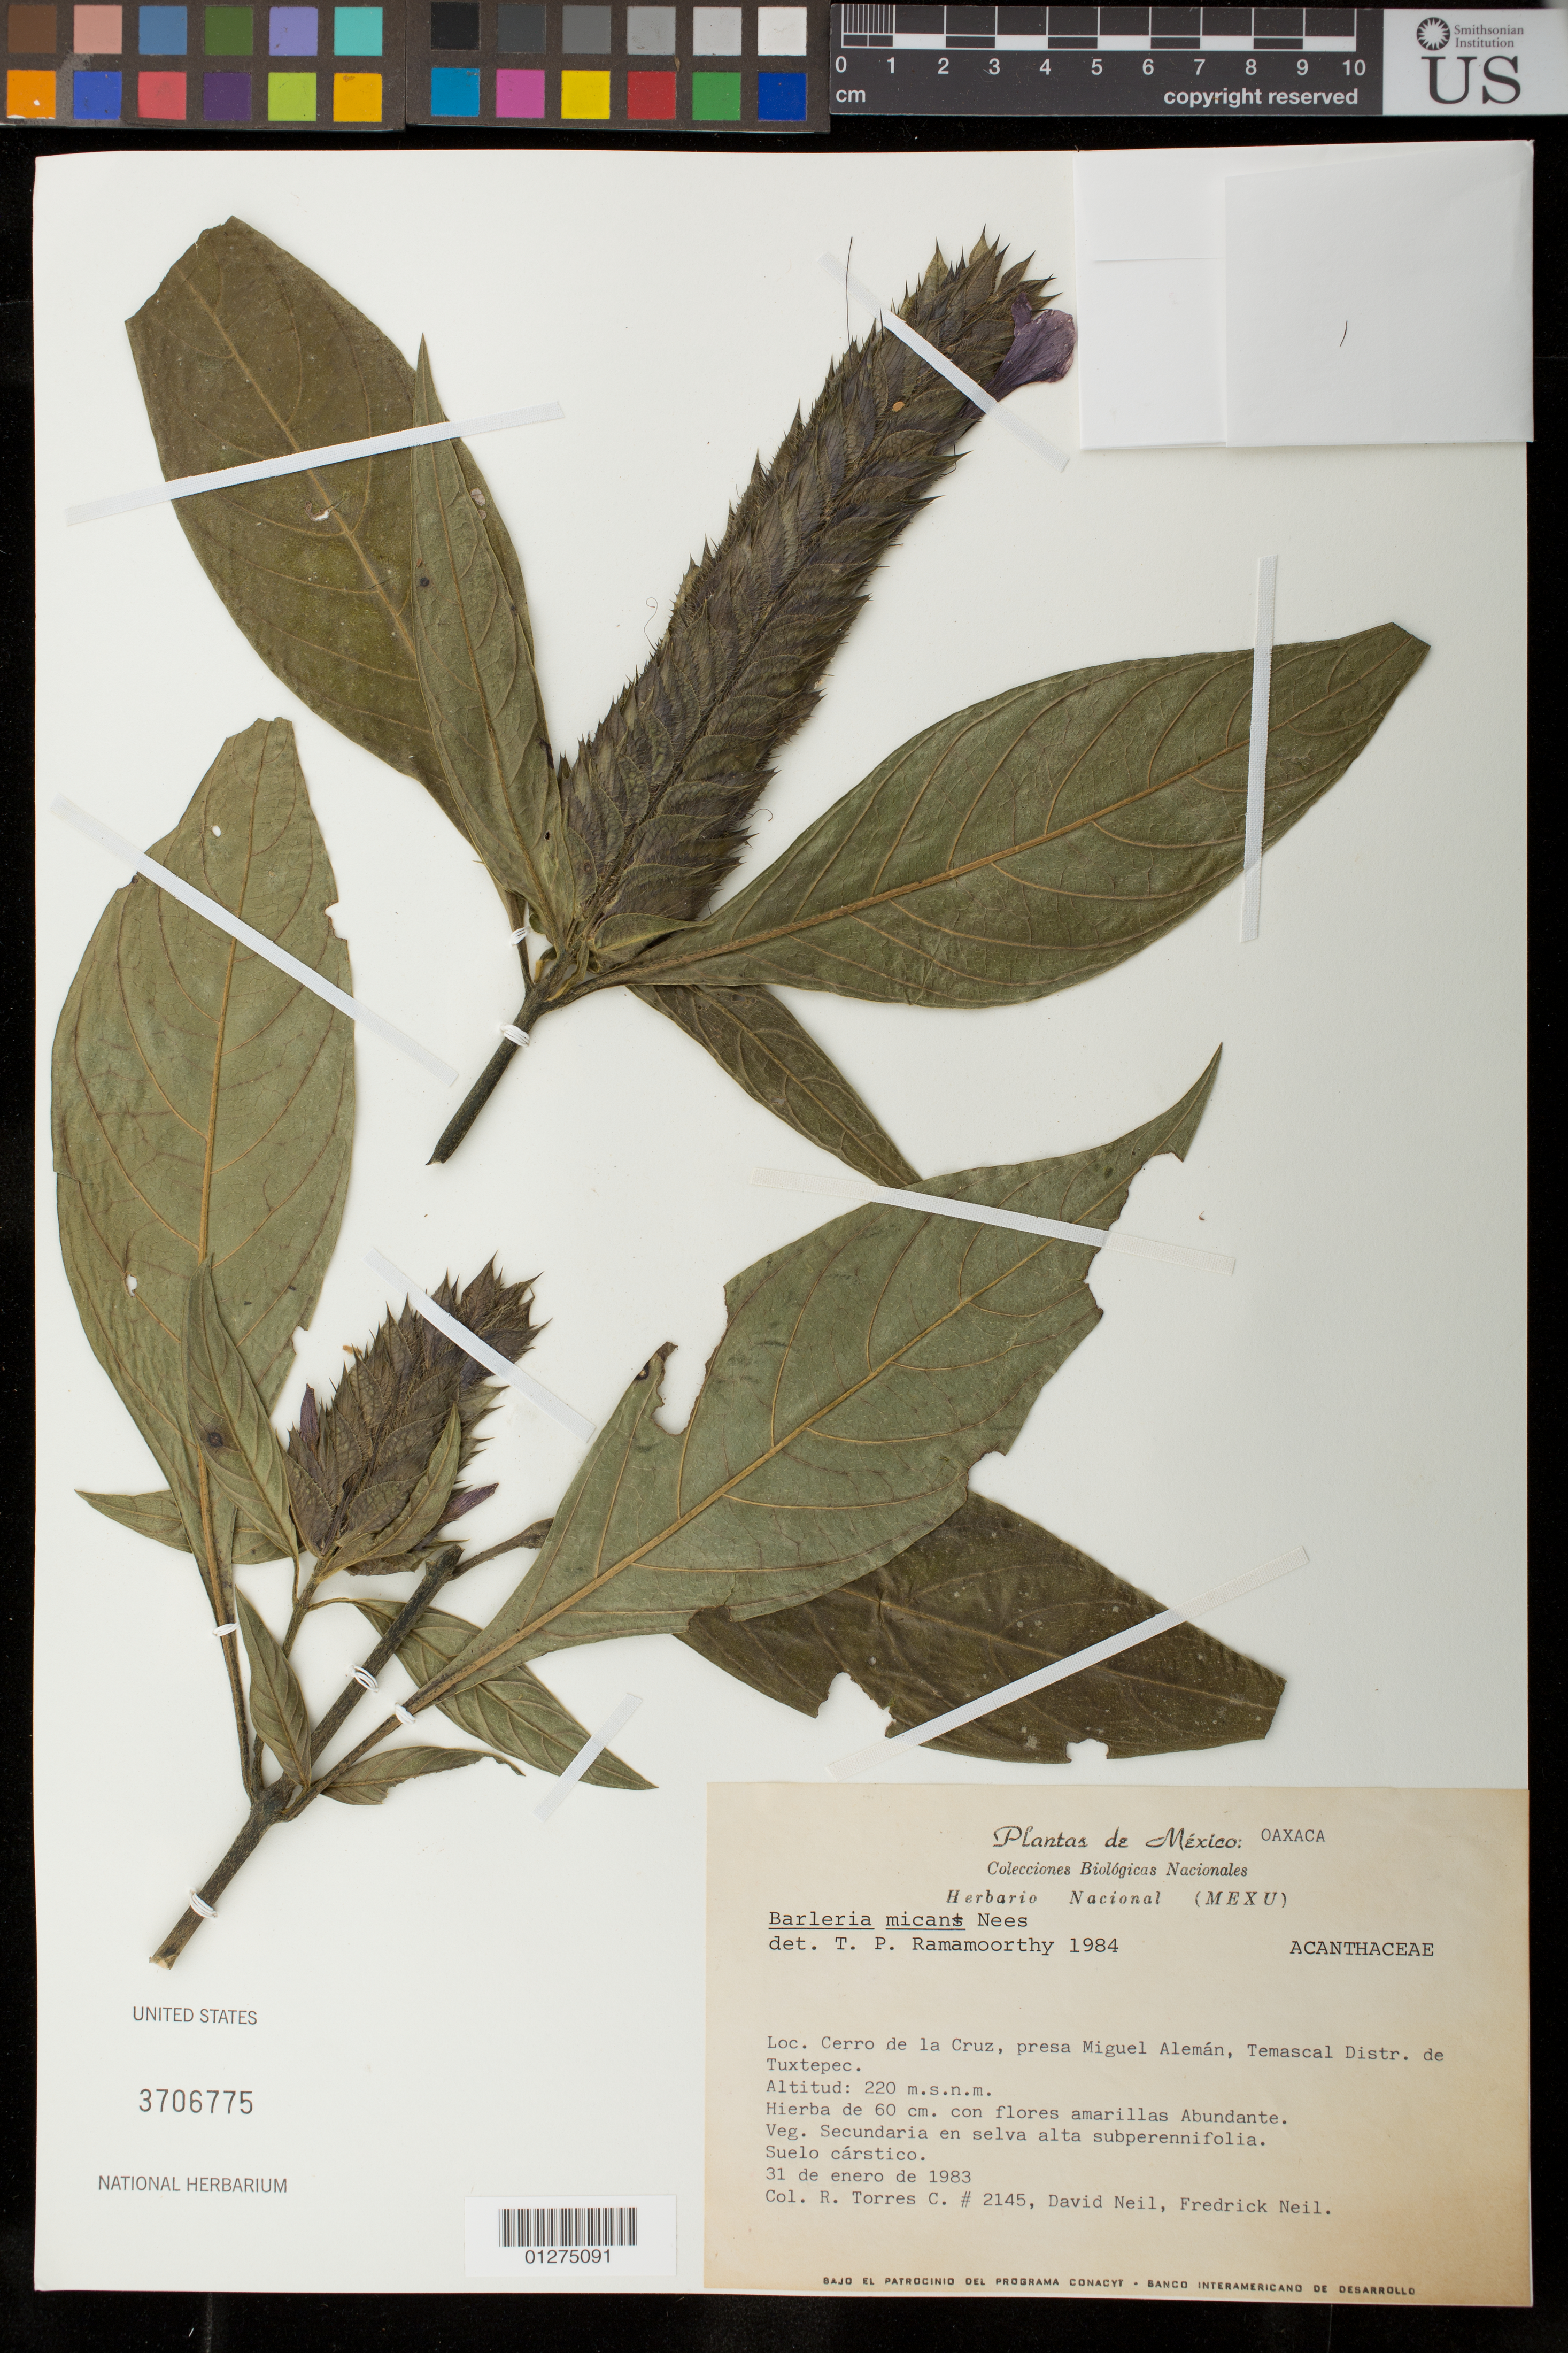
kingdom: Plantae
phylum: Tracheophyta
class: Magnoliopsida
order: Lamiales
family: Acanthaceae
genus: Barleria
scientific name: Barleria micans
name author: Nees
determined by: Ramamoorthy, T. P.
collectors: C. Torres, D. A. Neil & F. Neil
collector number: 2145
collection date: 1983-01-31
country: Mexico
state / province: Oaxaca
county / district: Tuxtepec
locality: Cerro de la Cruz, presa Miguel Aleman, Temascal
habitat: secundaria en selva alta subperennifolia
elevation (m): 220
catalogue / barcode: US 3706775